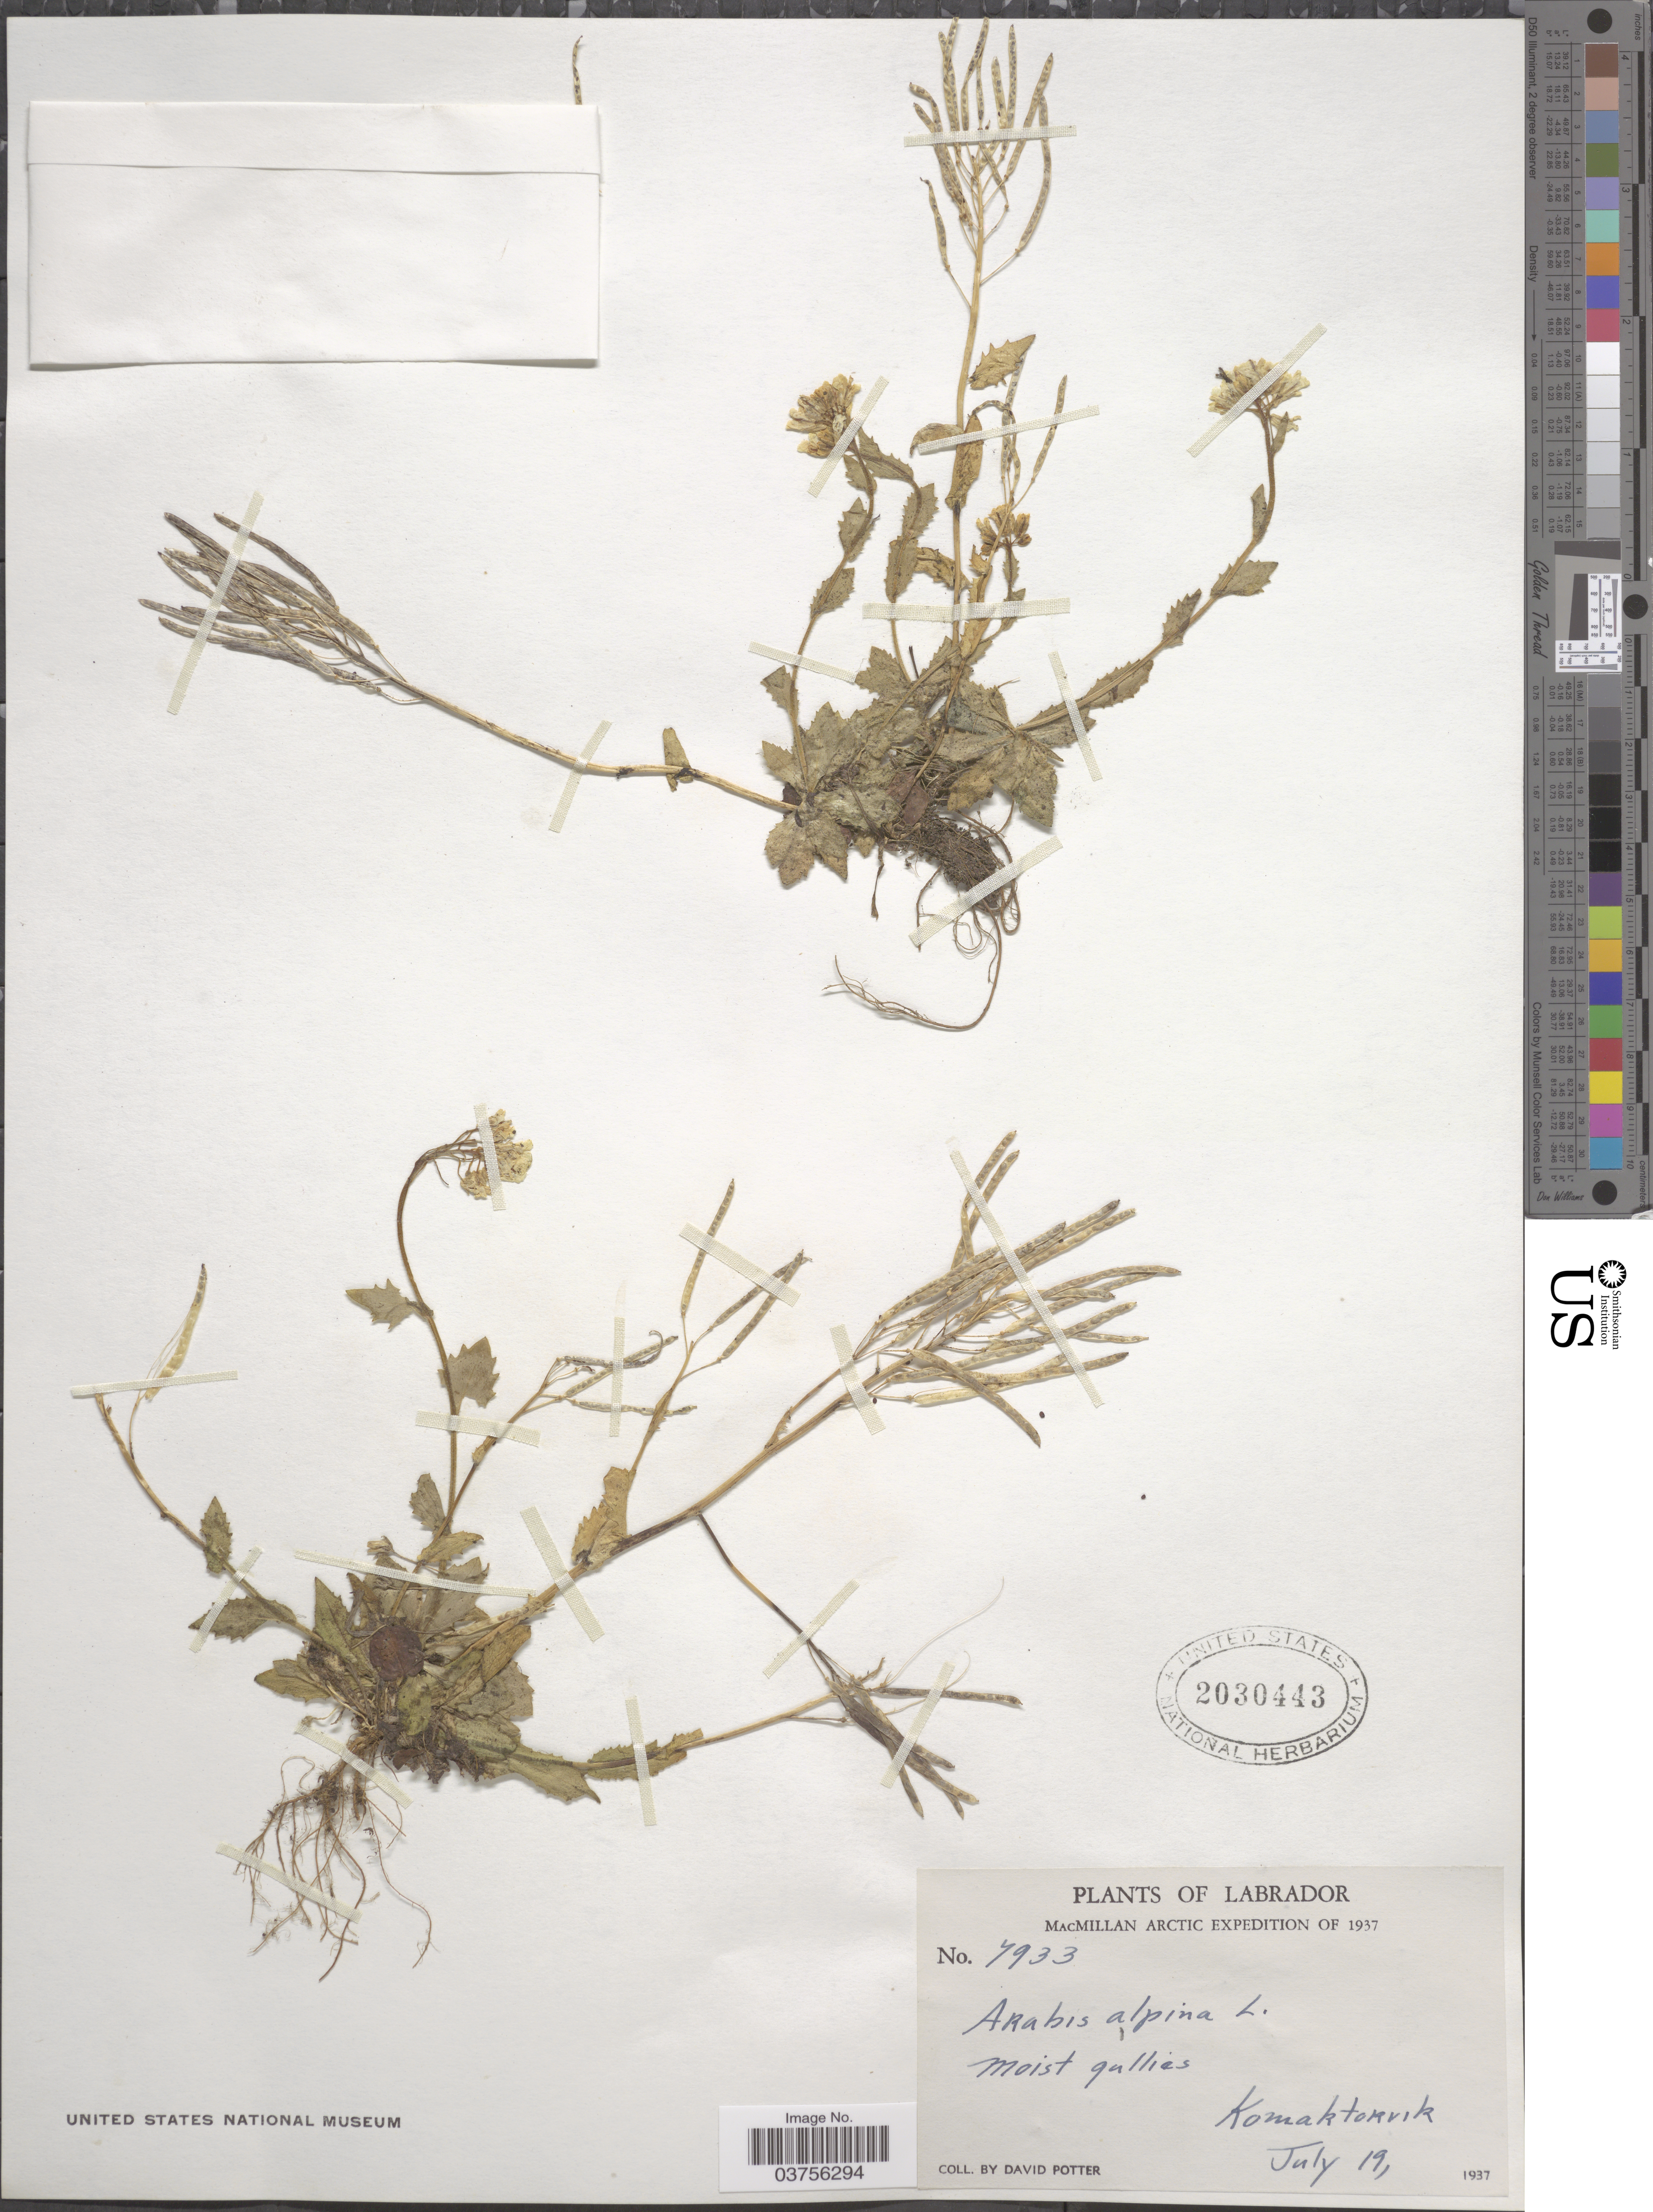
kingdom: Plantae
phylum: Tracheophyta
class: Magnoliopsida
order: Brassicales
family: Brassicaceae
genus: Arabis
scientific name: Arabis alpina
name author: L.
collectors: D. Potter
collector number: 7933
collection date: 1937-07-19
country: Canada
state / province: Newfoundland and Labrador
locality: Labrador. Komaktorvik.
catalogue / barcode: US 2030443